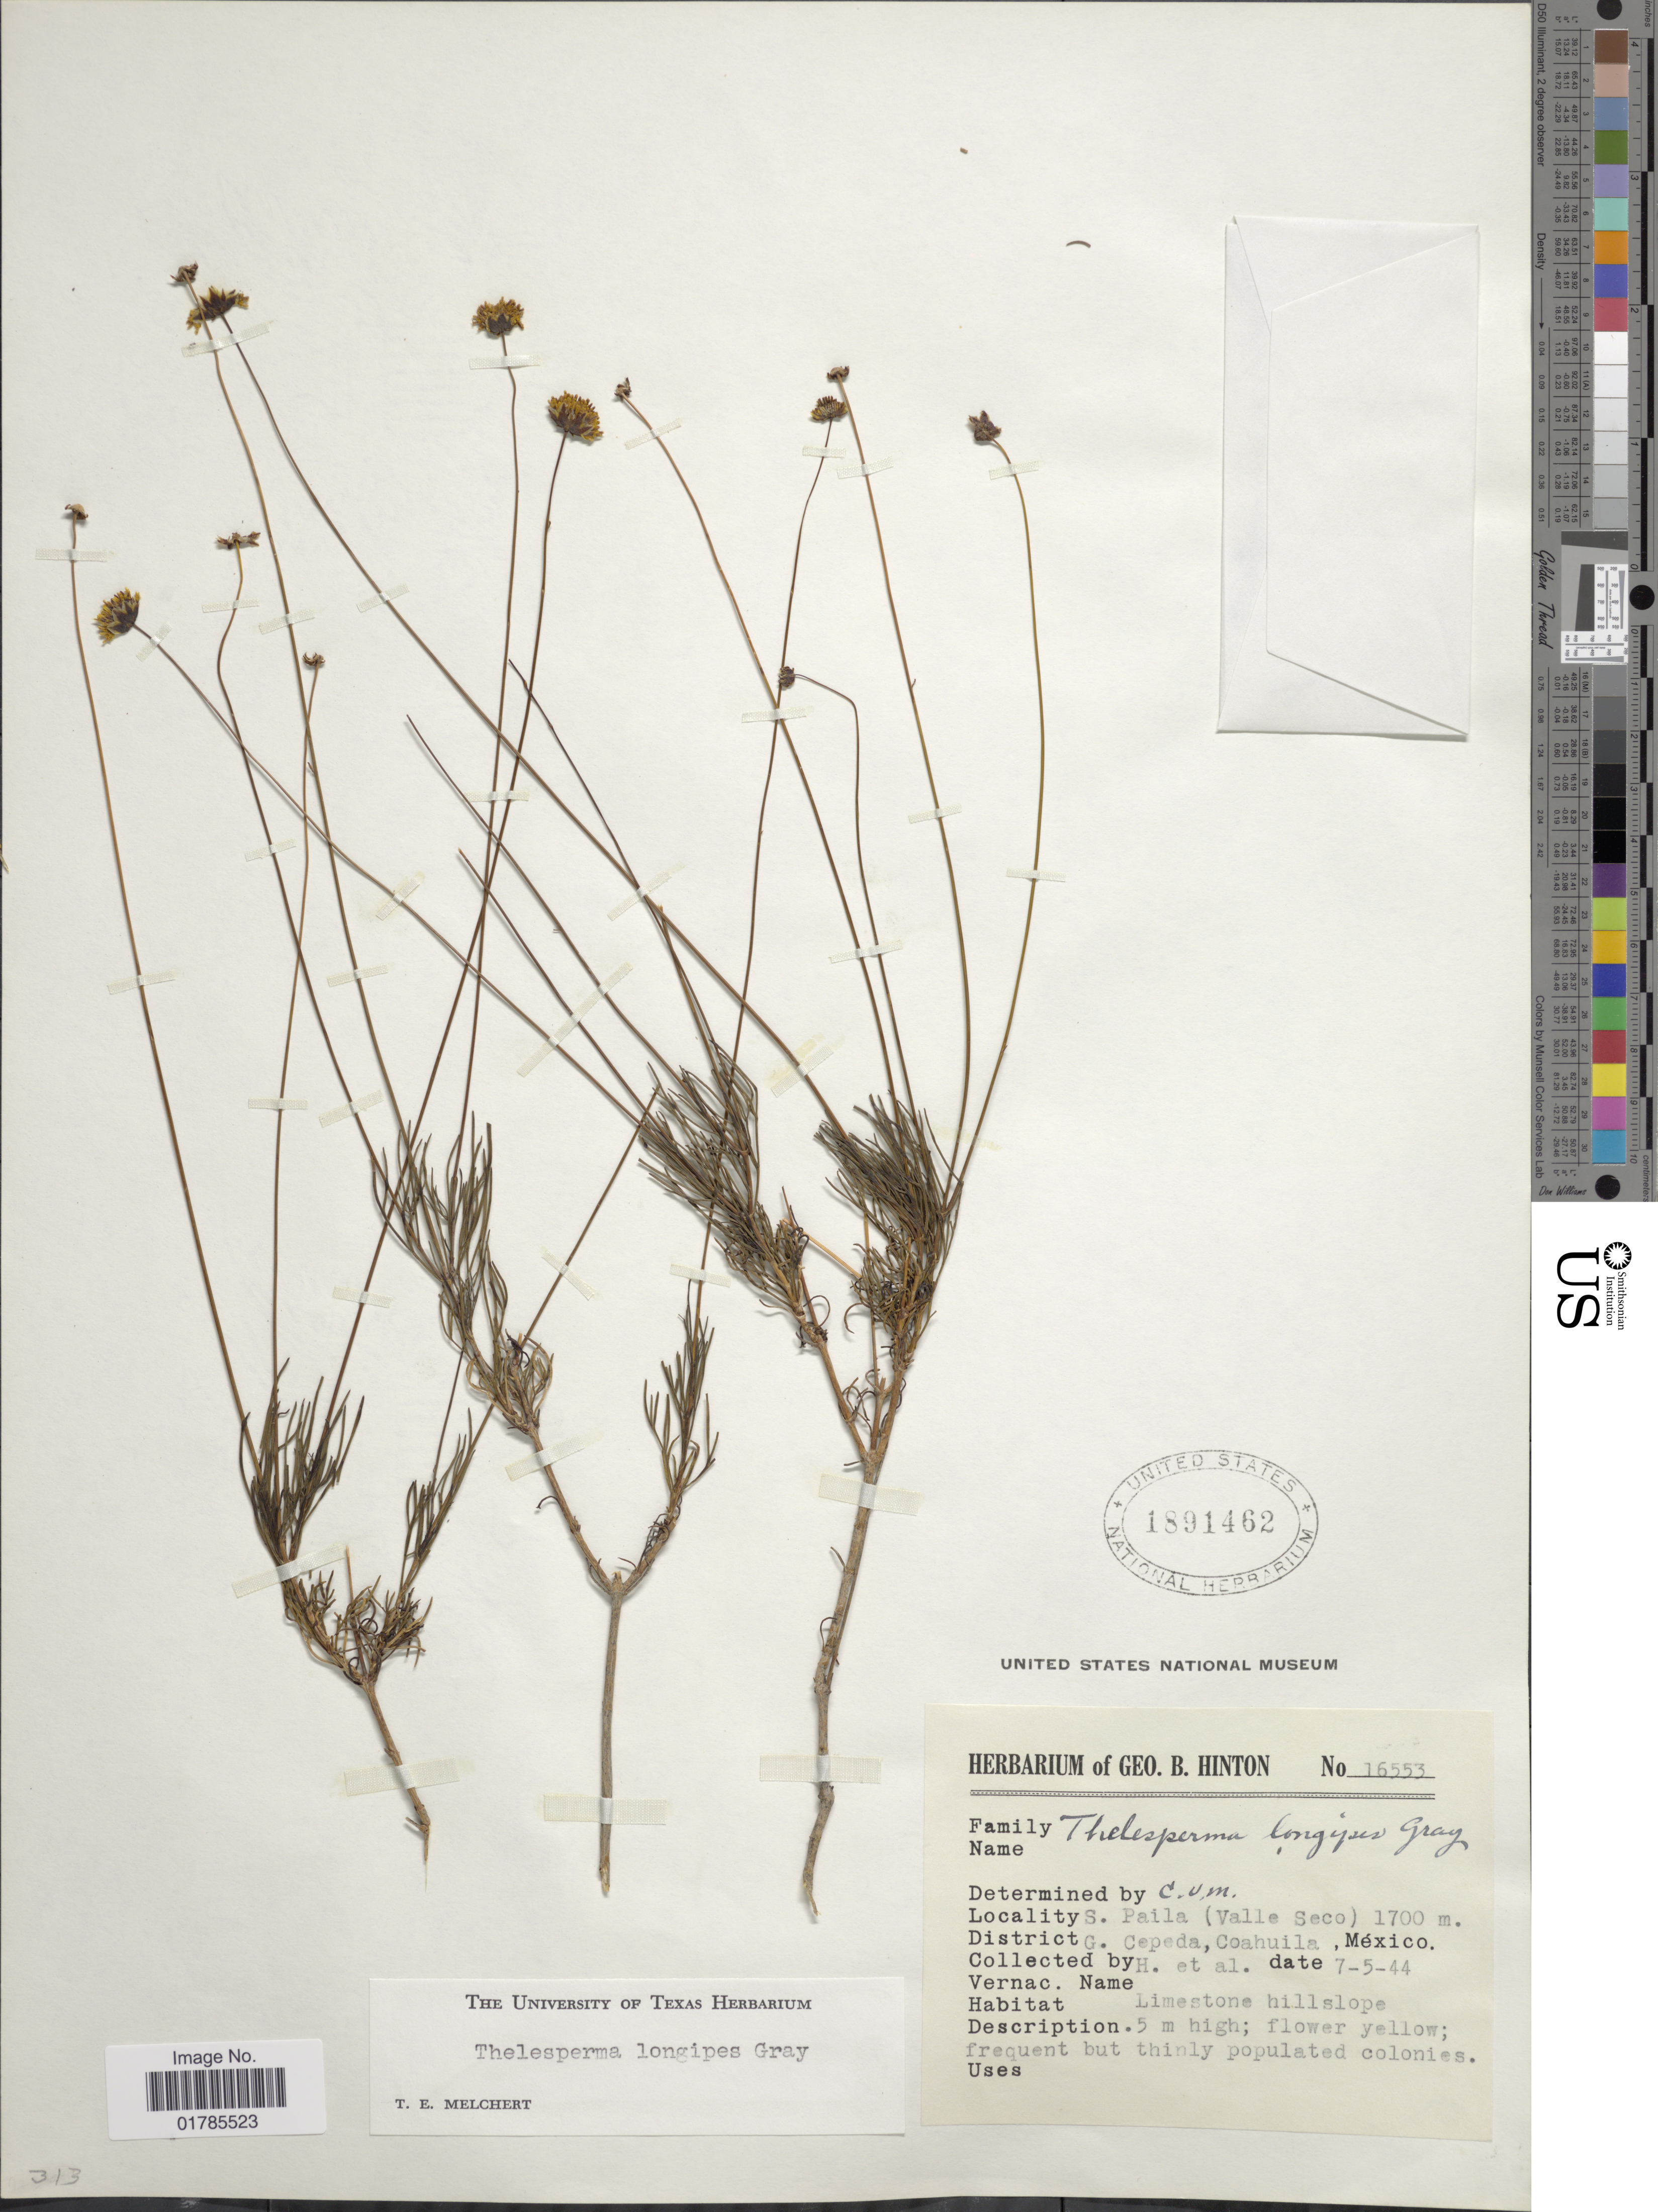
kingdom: Plantae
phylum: Tracheophyta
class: Magnoliopsida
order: Asterales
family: Asteraceae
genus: Thelesperma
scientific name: Thelesperma longipes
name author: A. Gray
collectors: G. B. Hinton & et al.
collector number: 16553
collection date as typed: Transcribed d/m/y: 5/7/44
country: Mexico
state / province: Coahuila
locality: S. Paila (Valle Seco) District G. Cepeda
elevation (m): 1700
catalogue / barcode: US 1891462